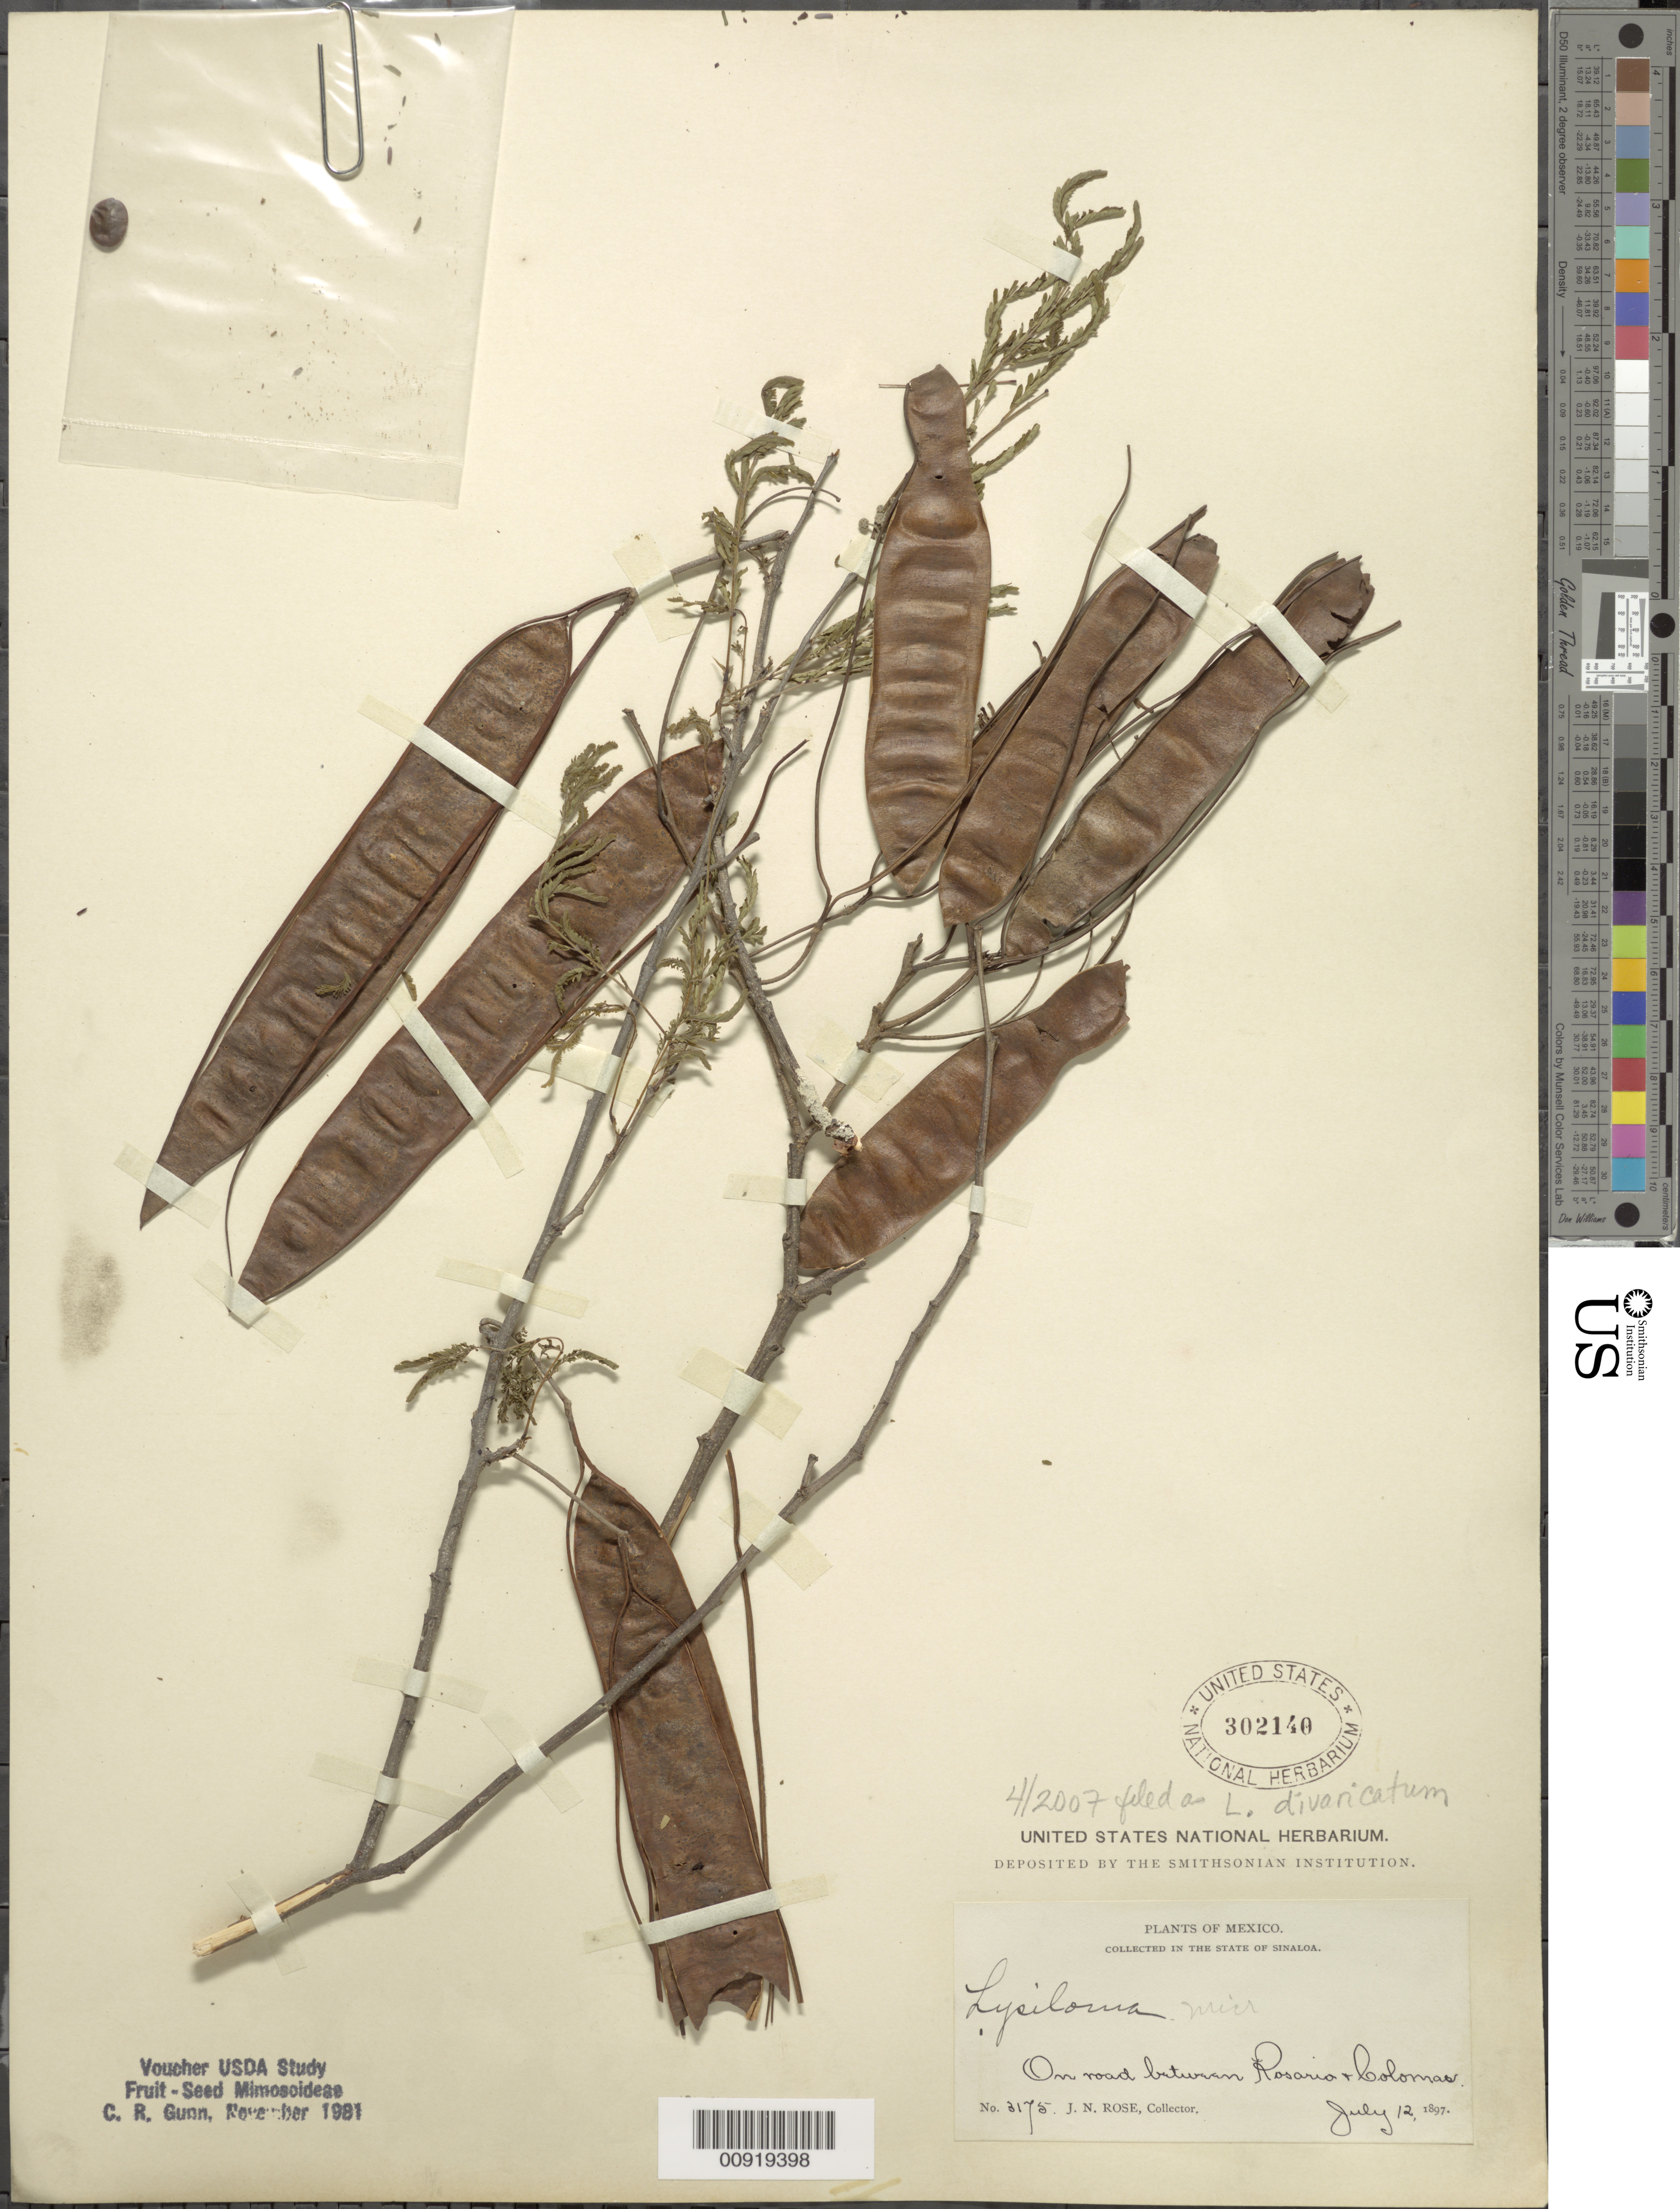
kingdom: Plantae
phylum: Tracheophyta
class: Magnoliopsida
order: Fabales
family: Fabaceae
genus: Lysiloma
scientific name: Lysiloma divaricatum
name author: (Jacq.) J.F. Macbr.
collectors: J. N. Rose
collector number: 3175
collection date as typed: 12 Jul 1897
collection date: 1897-07-12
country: Mexico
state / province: Sinaloa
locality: On road between Rosario & Colomas.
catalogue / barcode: US 302140